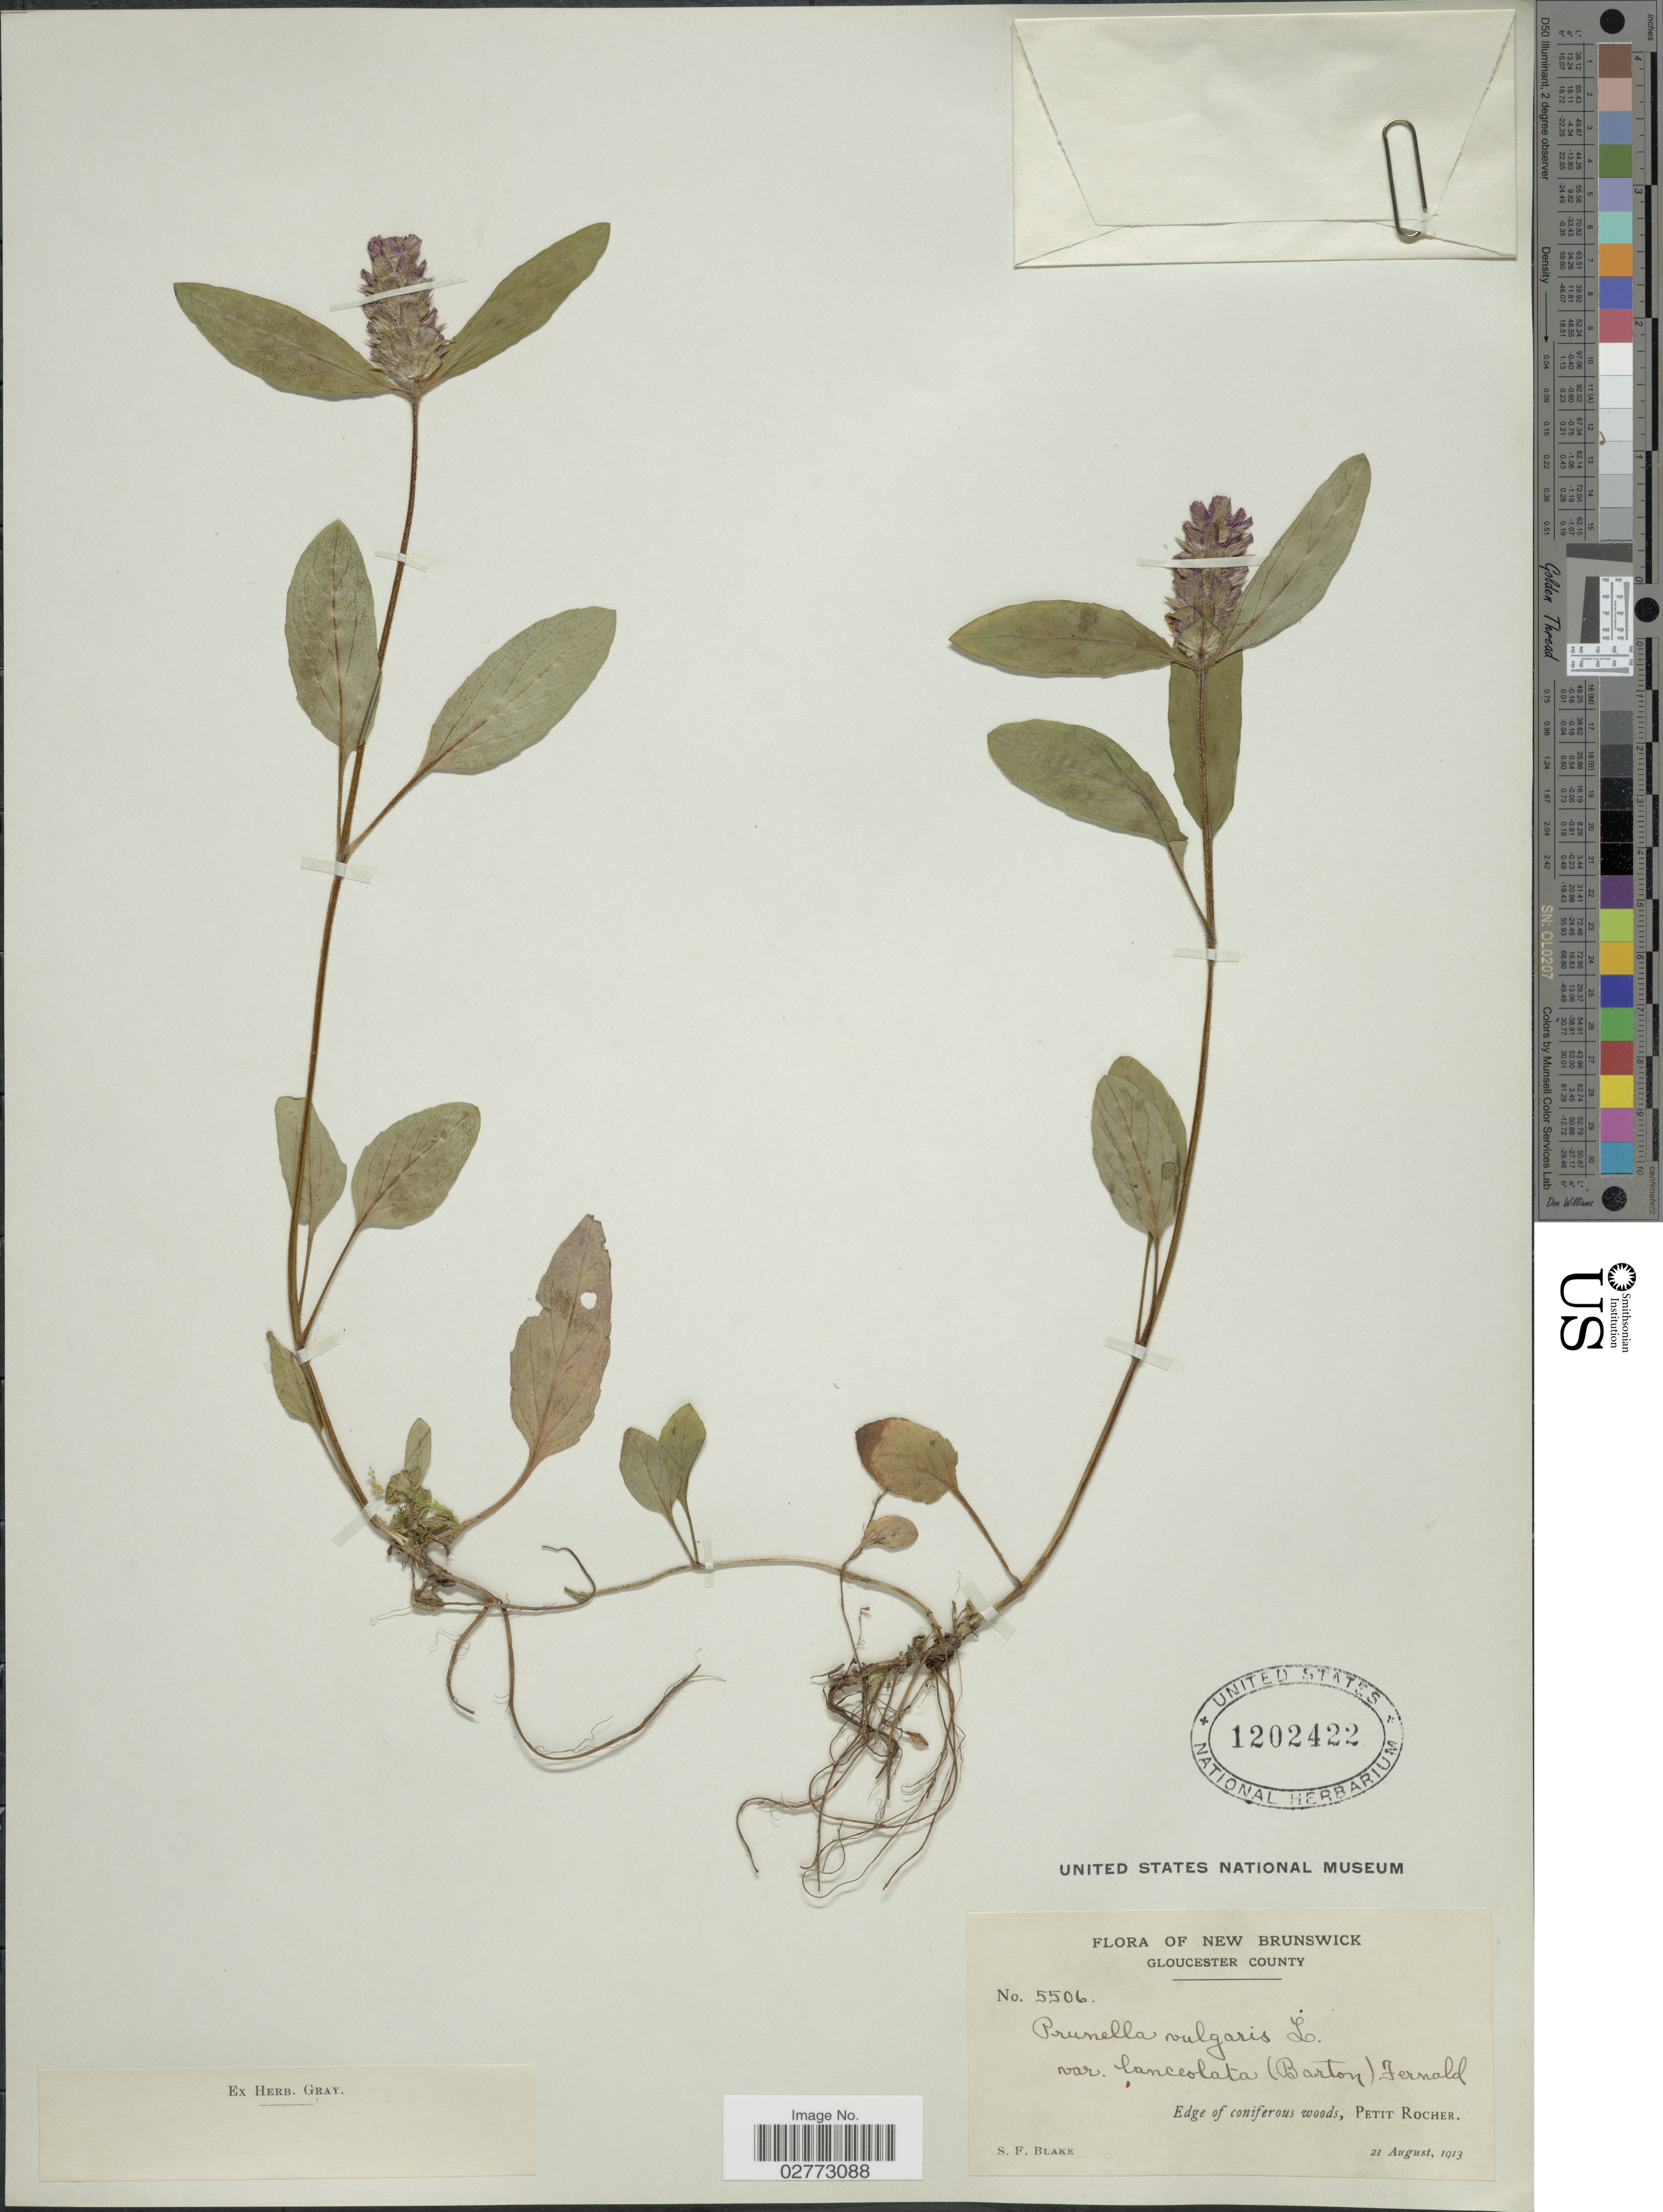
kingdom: Plantae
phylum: Tracheophyta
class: Magnoliopsida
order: Lamiales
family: Lamiaceae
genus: Prunella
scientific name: Prunella vulgaris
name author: L.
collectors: S. Blake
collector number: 5506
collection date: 1913-08-21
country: Canada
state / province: New Brunswick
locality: Gloucester County, Edge of coniferous woods, Petit Rocher.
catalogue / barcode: US 1202422